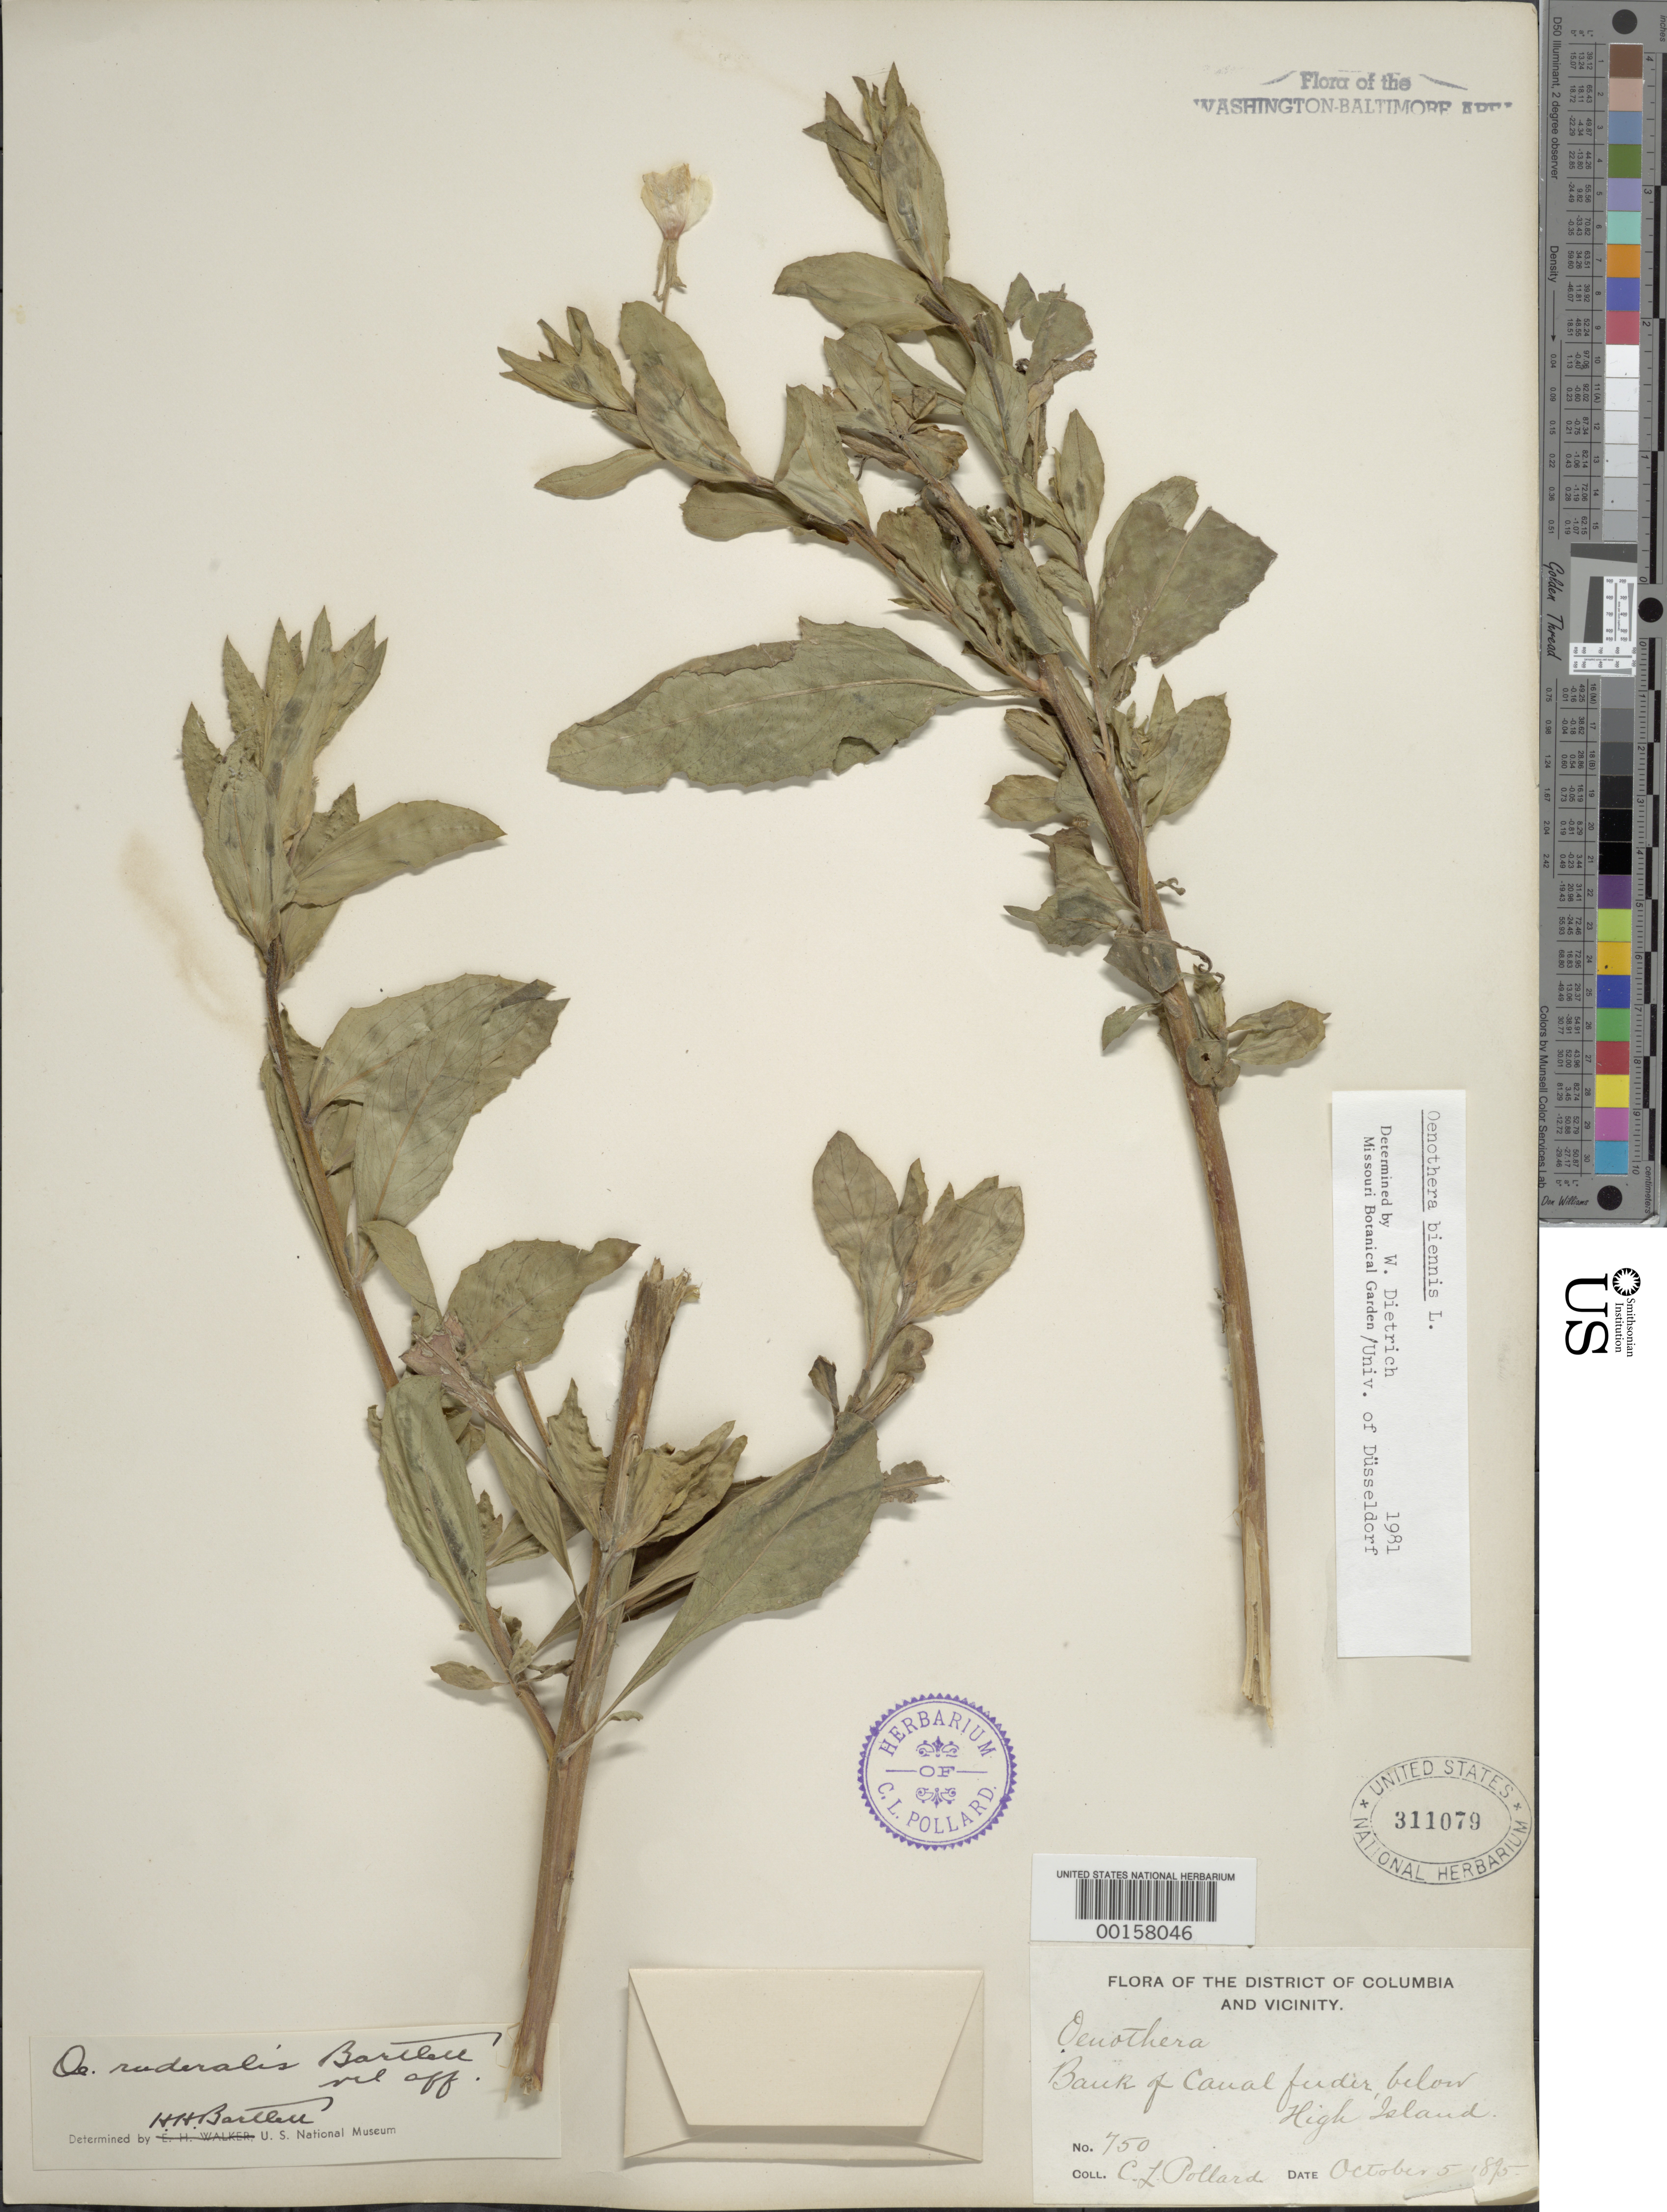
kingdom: Plantae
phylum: Tracheophyta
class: Magnoliopsida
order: Myrtales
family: Onagraceae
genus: Oenothera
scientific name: Oenothera biennis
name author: L.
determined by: Dietrich, W.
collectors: C. L. Pollard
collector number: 750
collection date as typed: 05 Oct 1895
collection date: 1895-10-05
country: United States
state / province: Maryland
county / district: Montgomery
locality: Canal, below High Island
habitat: Bank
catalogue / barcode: US 311079